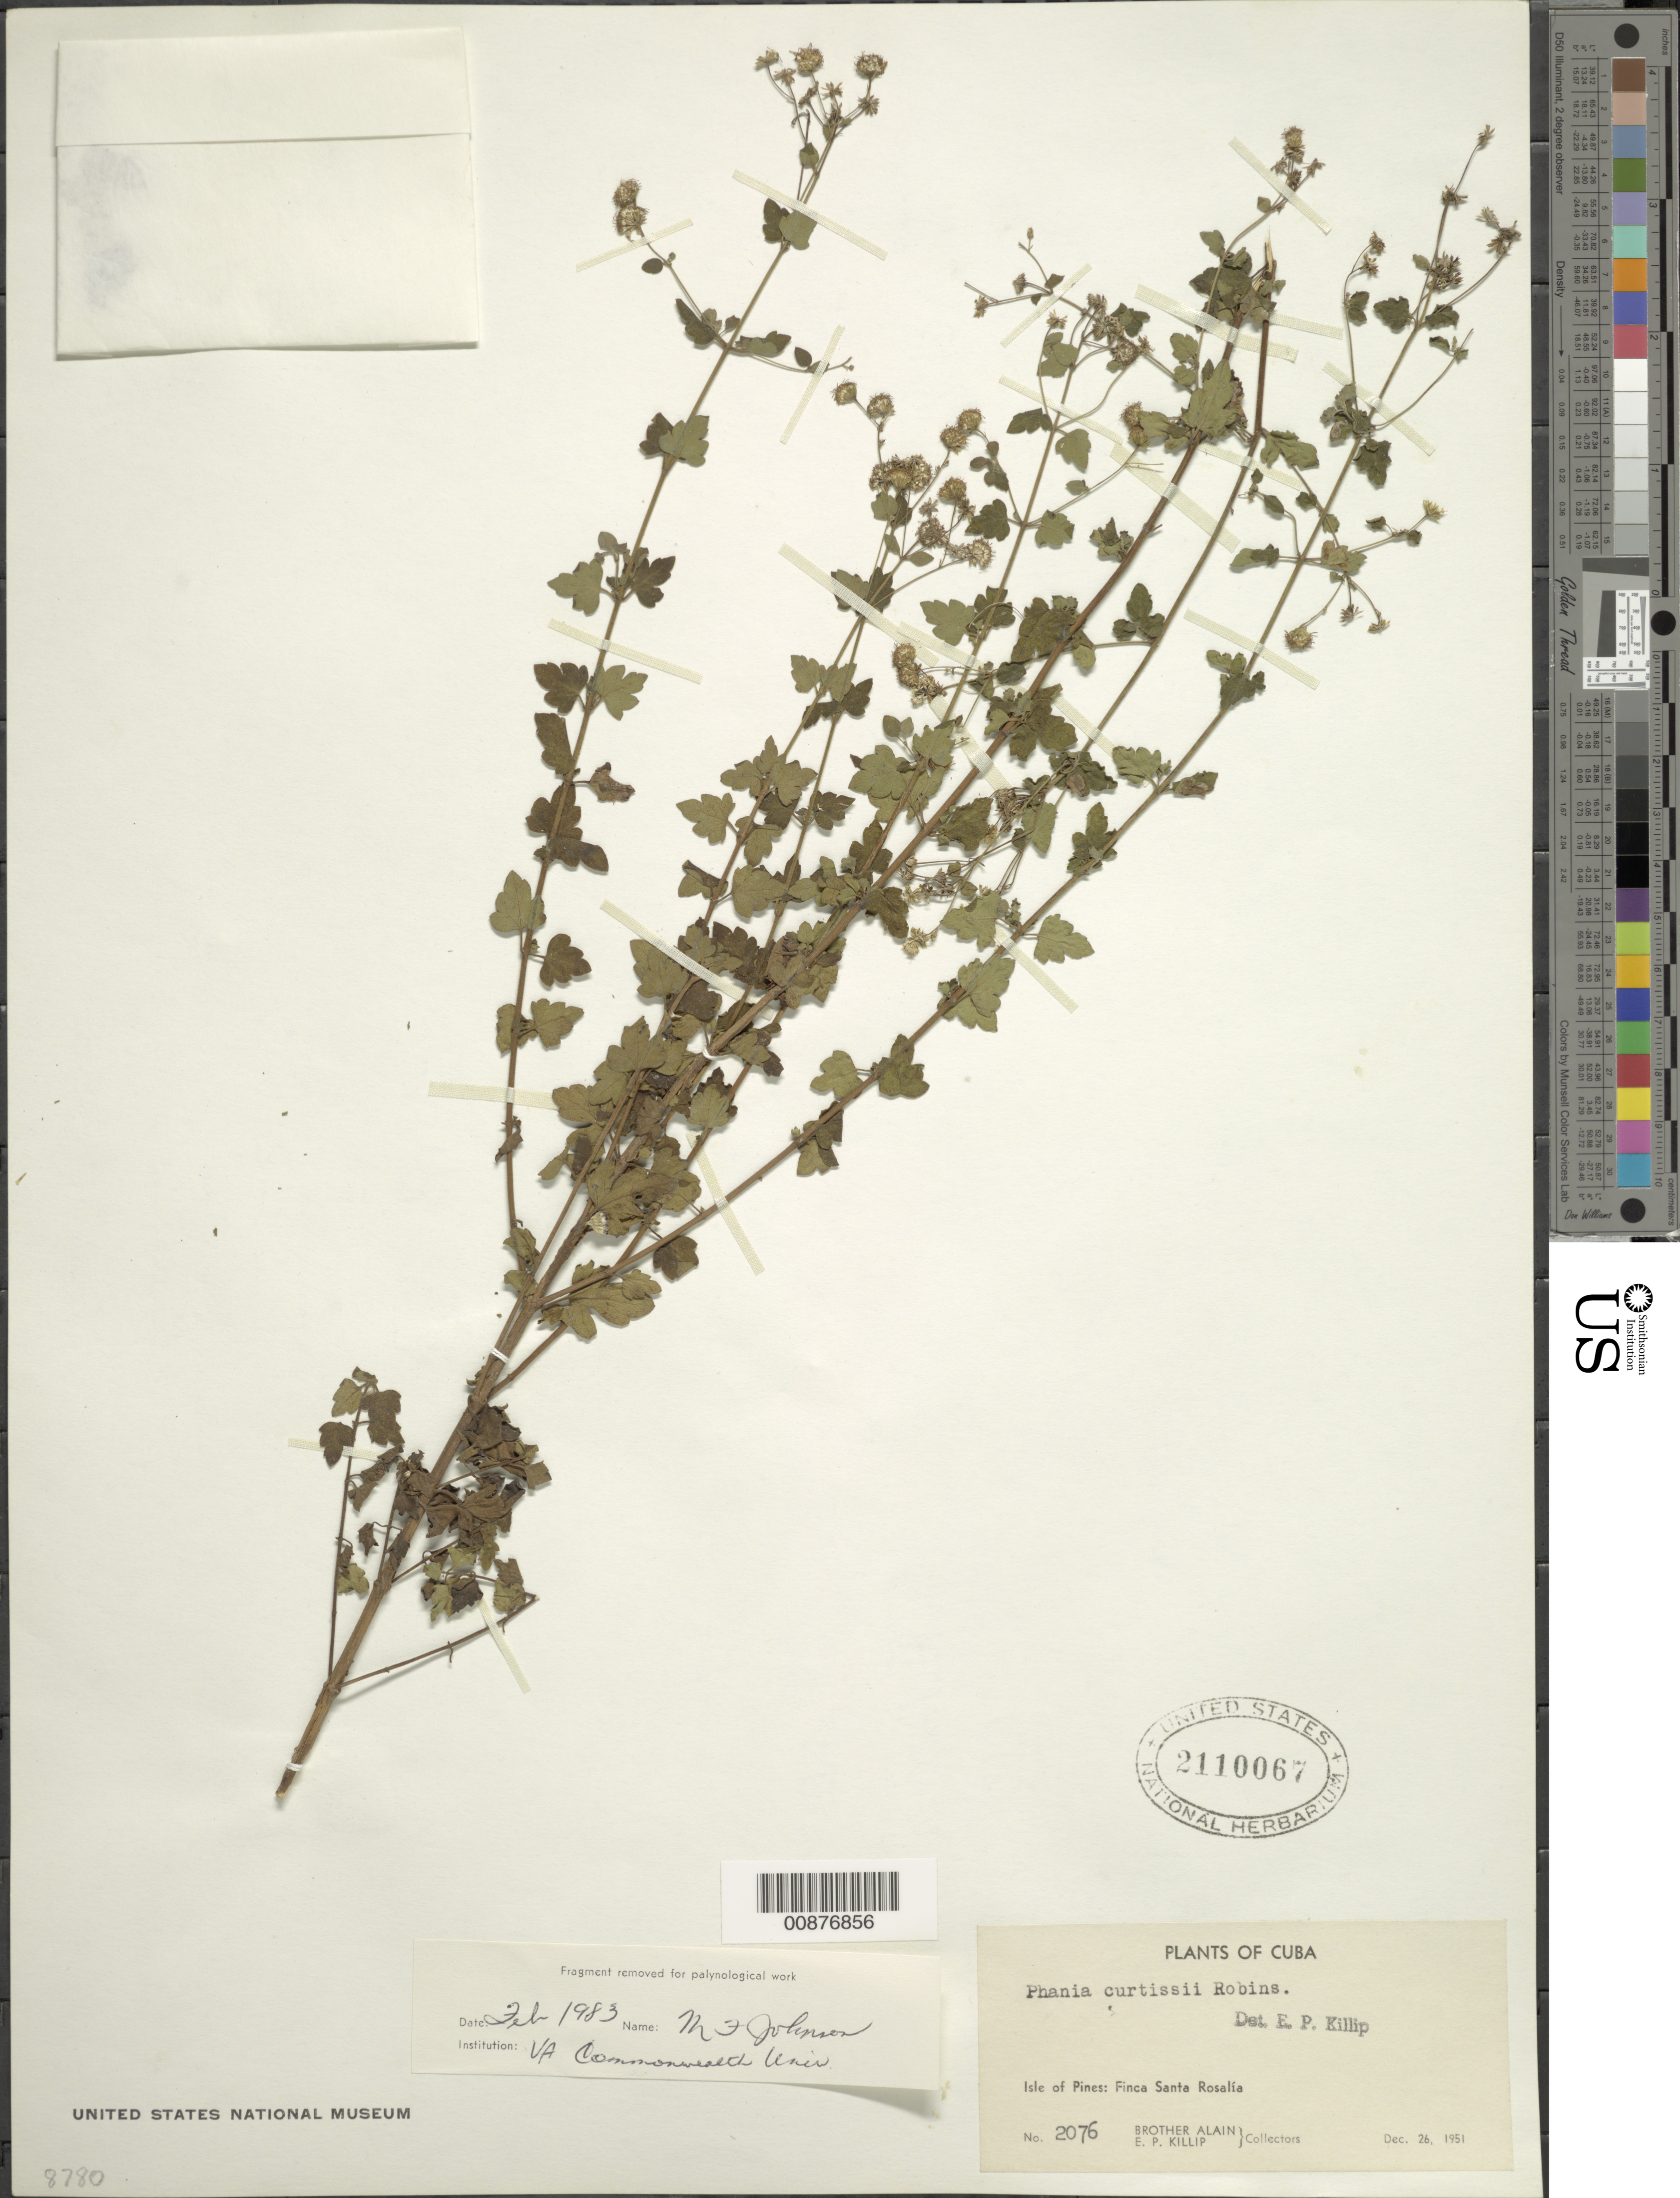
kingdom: Plantae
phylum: Tracheophyta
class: Magnoliopsida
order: Asterales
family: Asteraceae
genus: Phania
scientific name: Phania curtissii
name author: B.L. Rob.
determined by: Killip, Ellsworth P.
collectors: A. H. Liogier & E. P. Killip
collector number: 2076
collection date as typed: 26 Dec 1951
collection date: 1951-12-26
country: Cuba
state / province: Isla de La Juventud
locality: Finca Santa Rosalía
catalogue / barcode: US 2110067